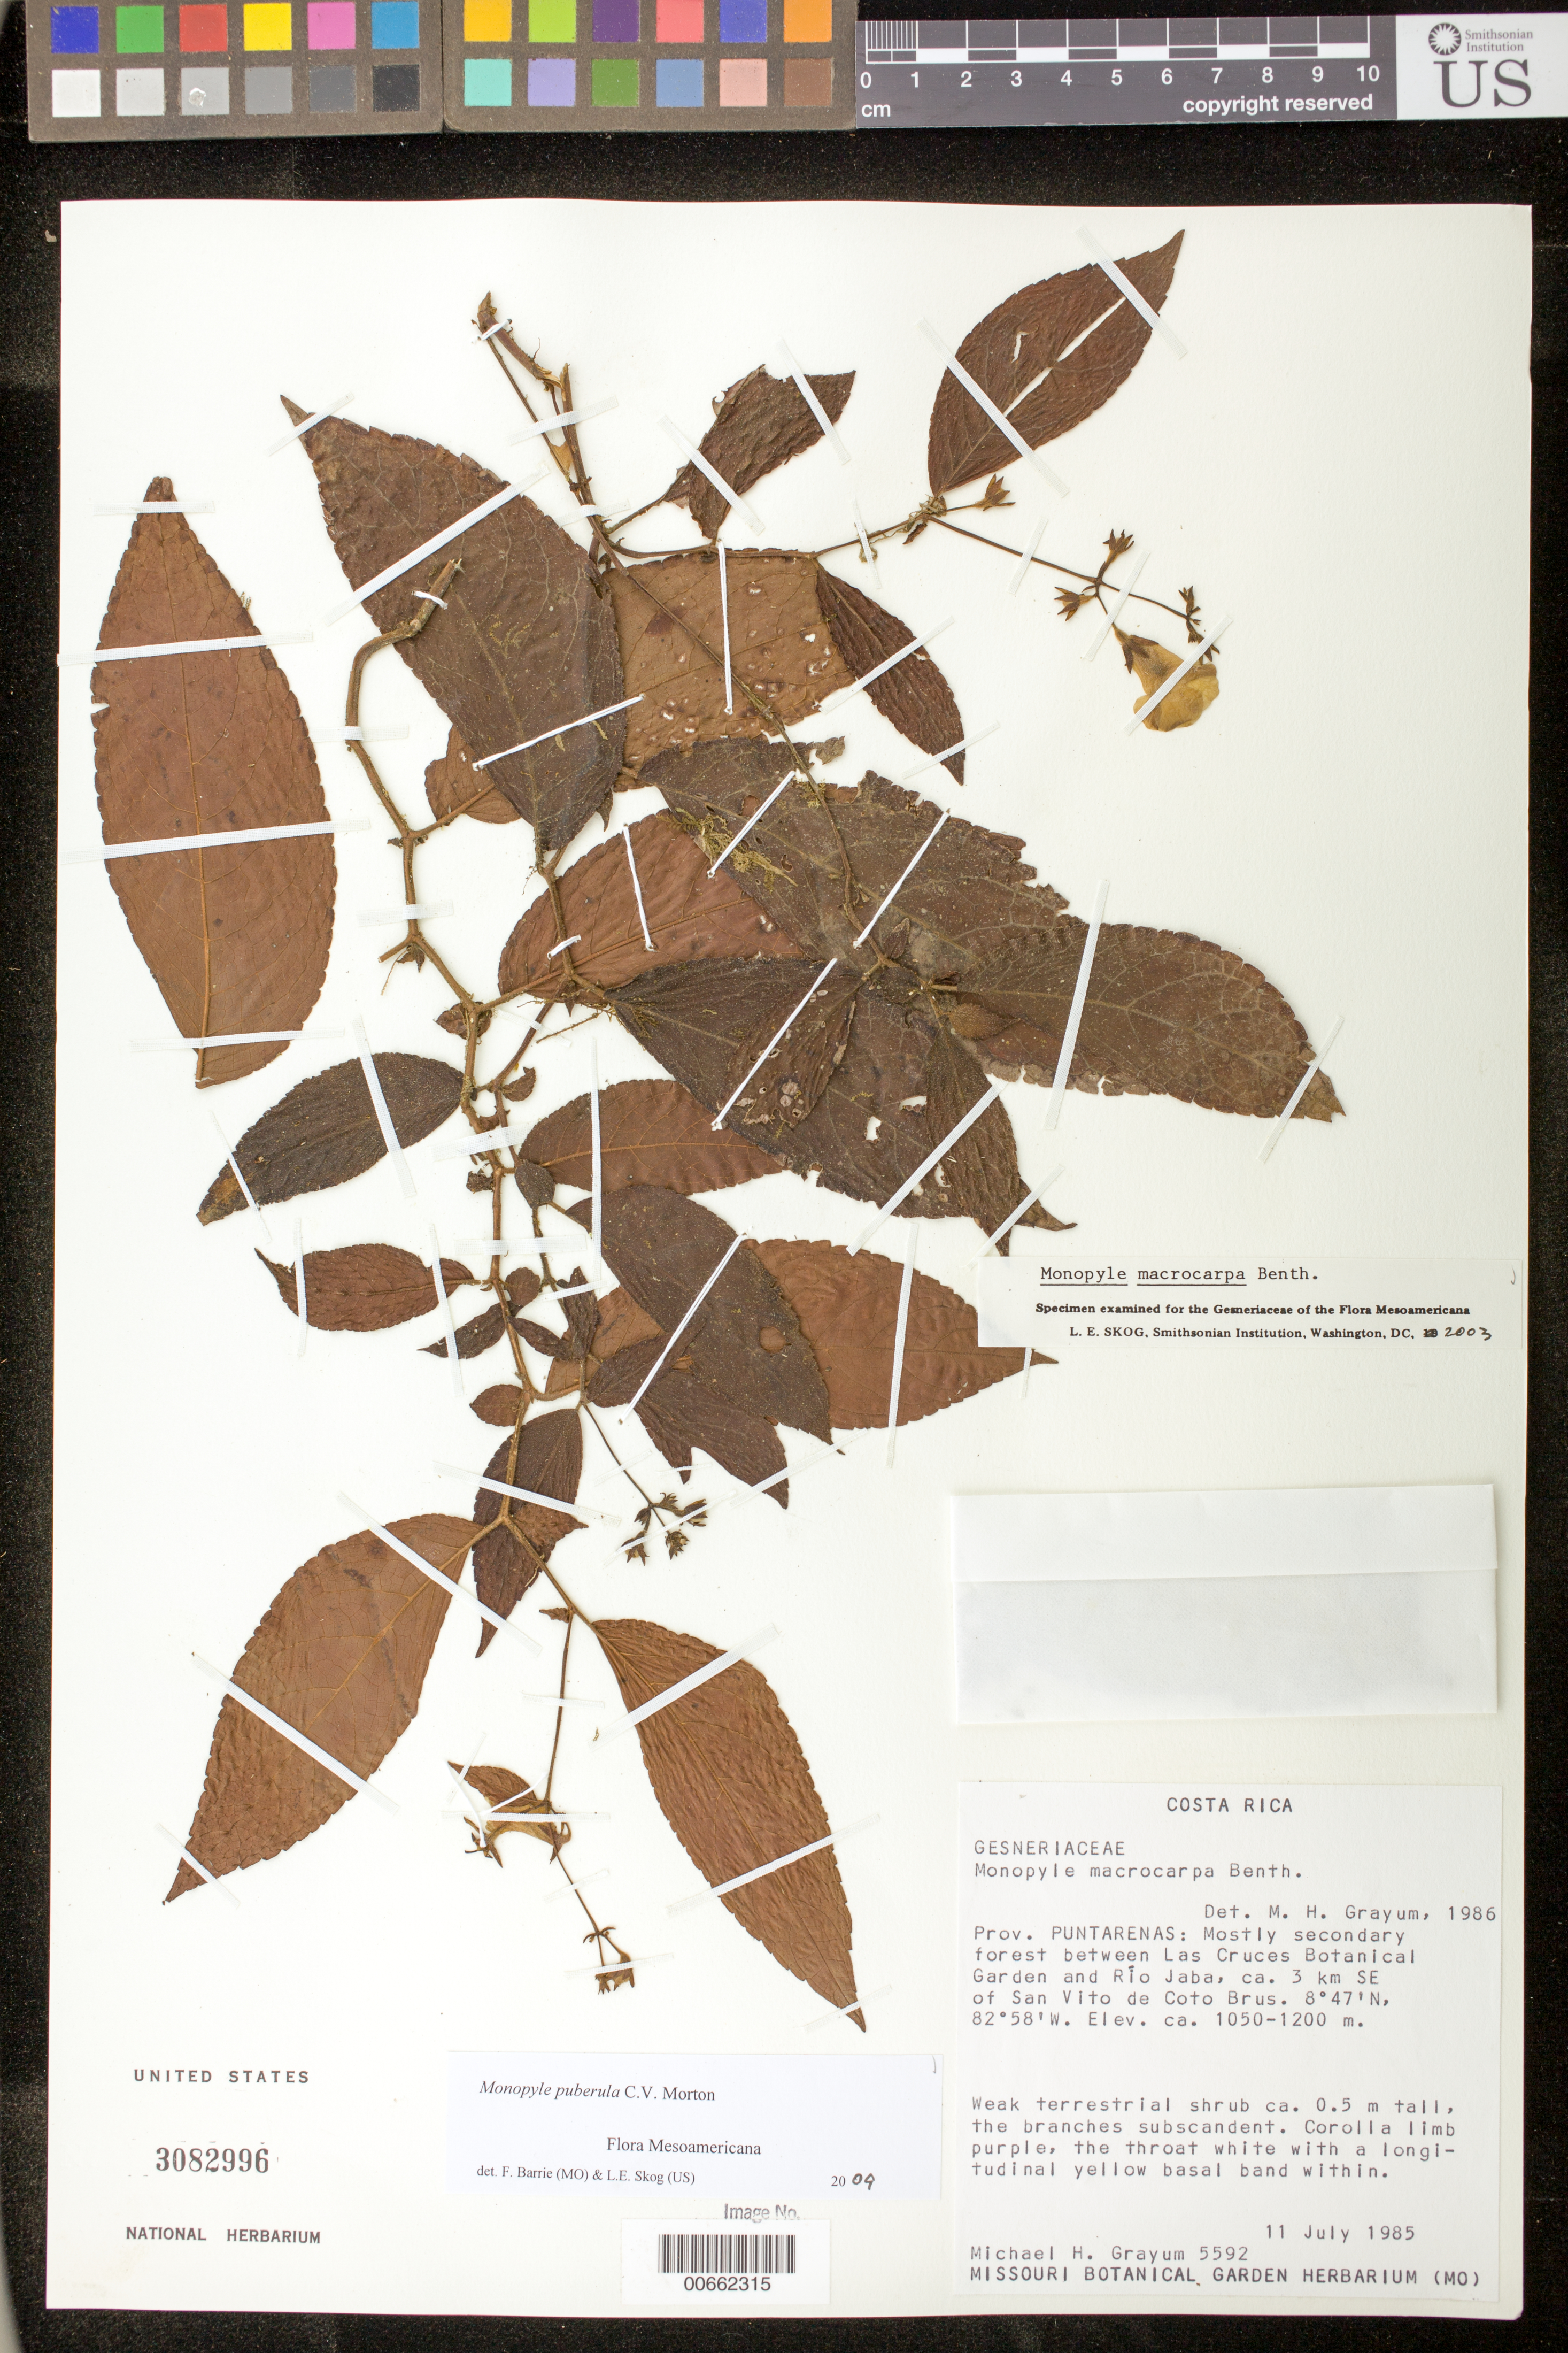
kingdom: Plantae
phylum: Tracheophyta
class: Magnoliopsida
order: Lamiales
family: Gesneriaceae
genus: Monopyle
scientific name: Monopyle puberula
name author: C.V. Morton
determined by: Barrie, F. R.; Skog, Laurence E.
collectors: M. H. Grayum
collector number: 5592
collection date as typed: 11 Jul 1985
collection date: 1985-07-11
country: Costa Rica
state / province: Puntarenas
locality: Between Las Cruces Botanical Garden and Río Jaba, ca. 3 km SE of San Vito de Coto Brus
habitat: Mostly secondary forest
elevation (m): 1050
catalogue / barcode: US 3082996